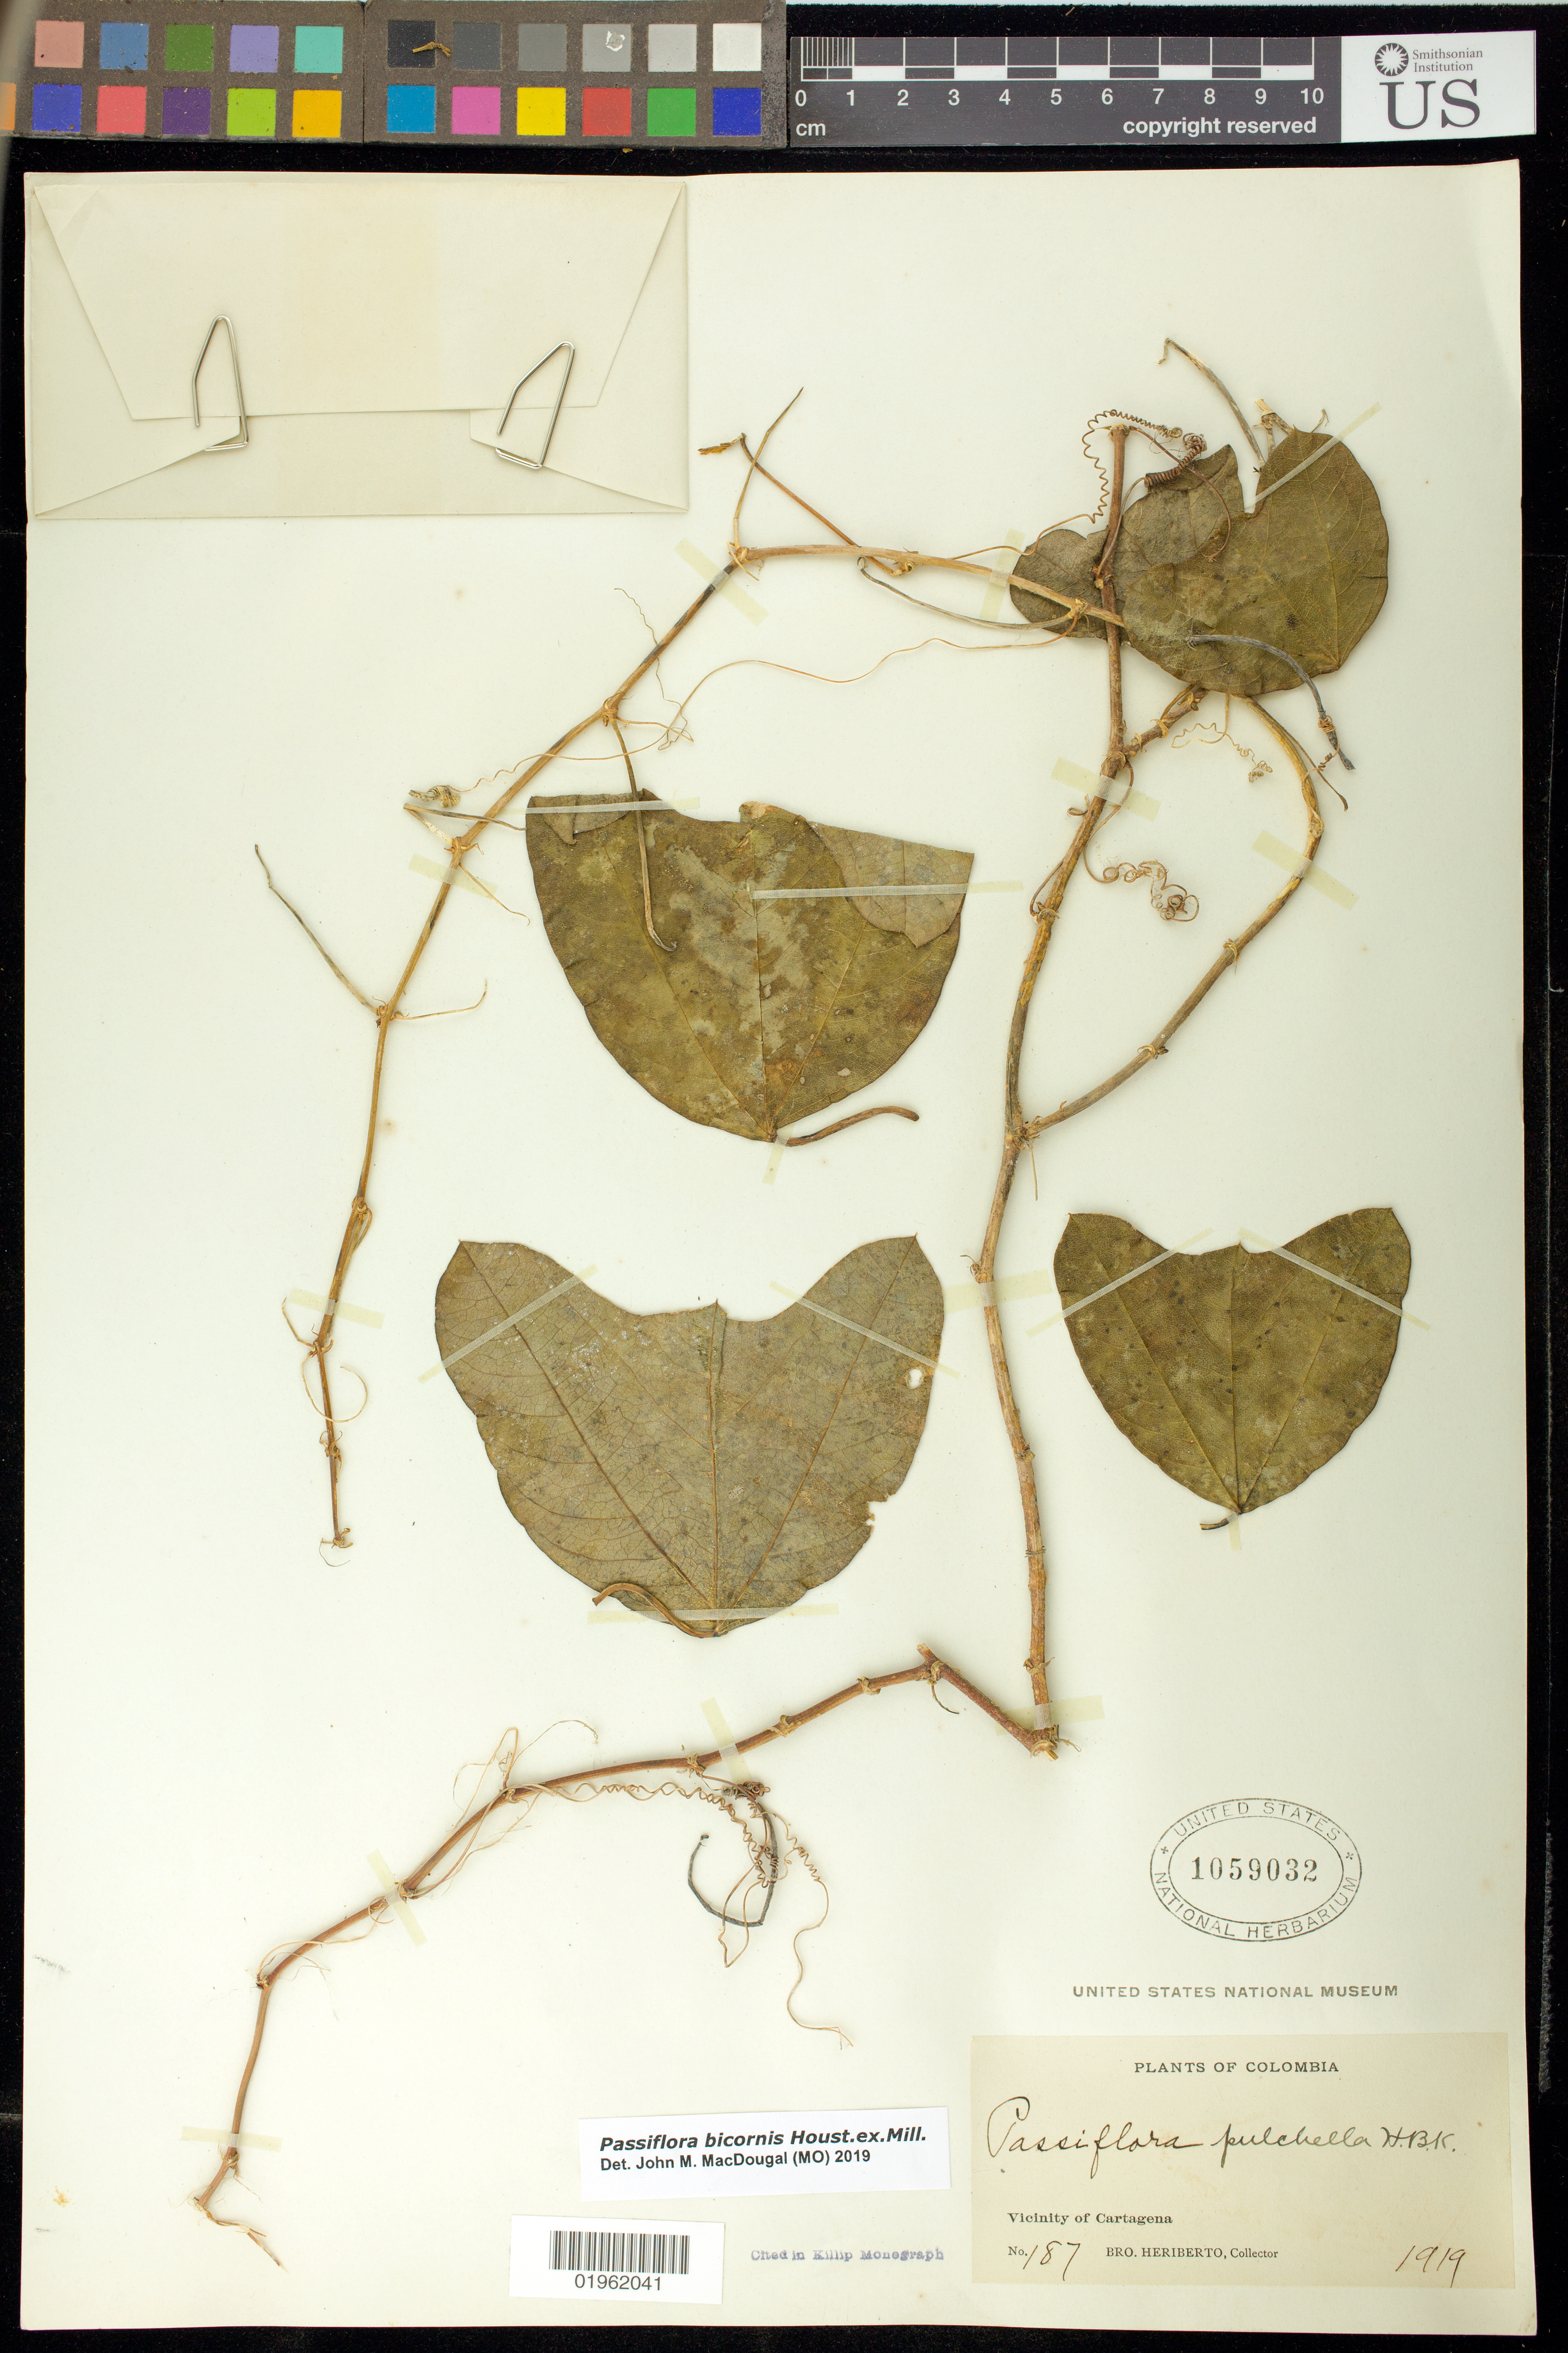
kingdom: Plantae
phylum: Tracheophyta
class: Magnoliopsida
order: Malpighiales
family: Passifloraceae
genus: Passiflora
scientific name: Passiflora bicornis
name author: Houst. ex Mill.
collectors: B. Heriberto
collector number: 187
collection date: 1919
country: Colombia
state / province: Bolívar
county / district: Cartagena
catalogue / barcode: US 1059032